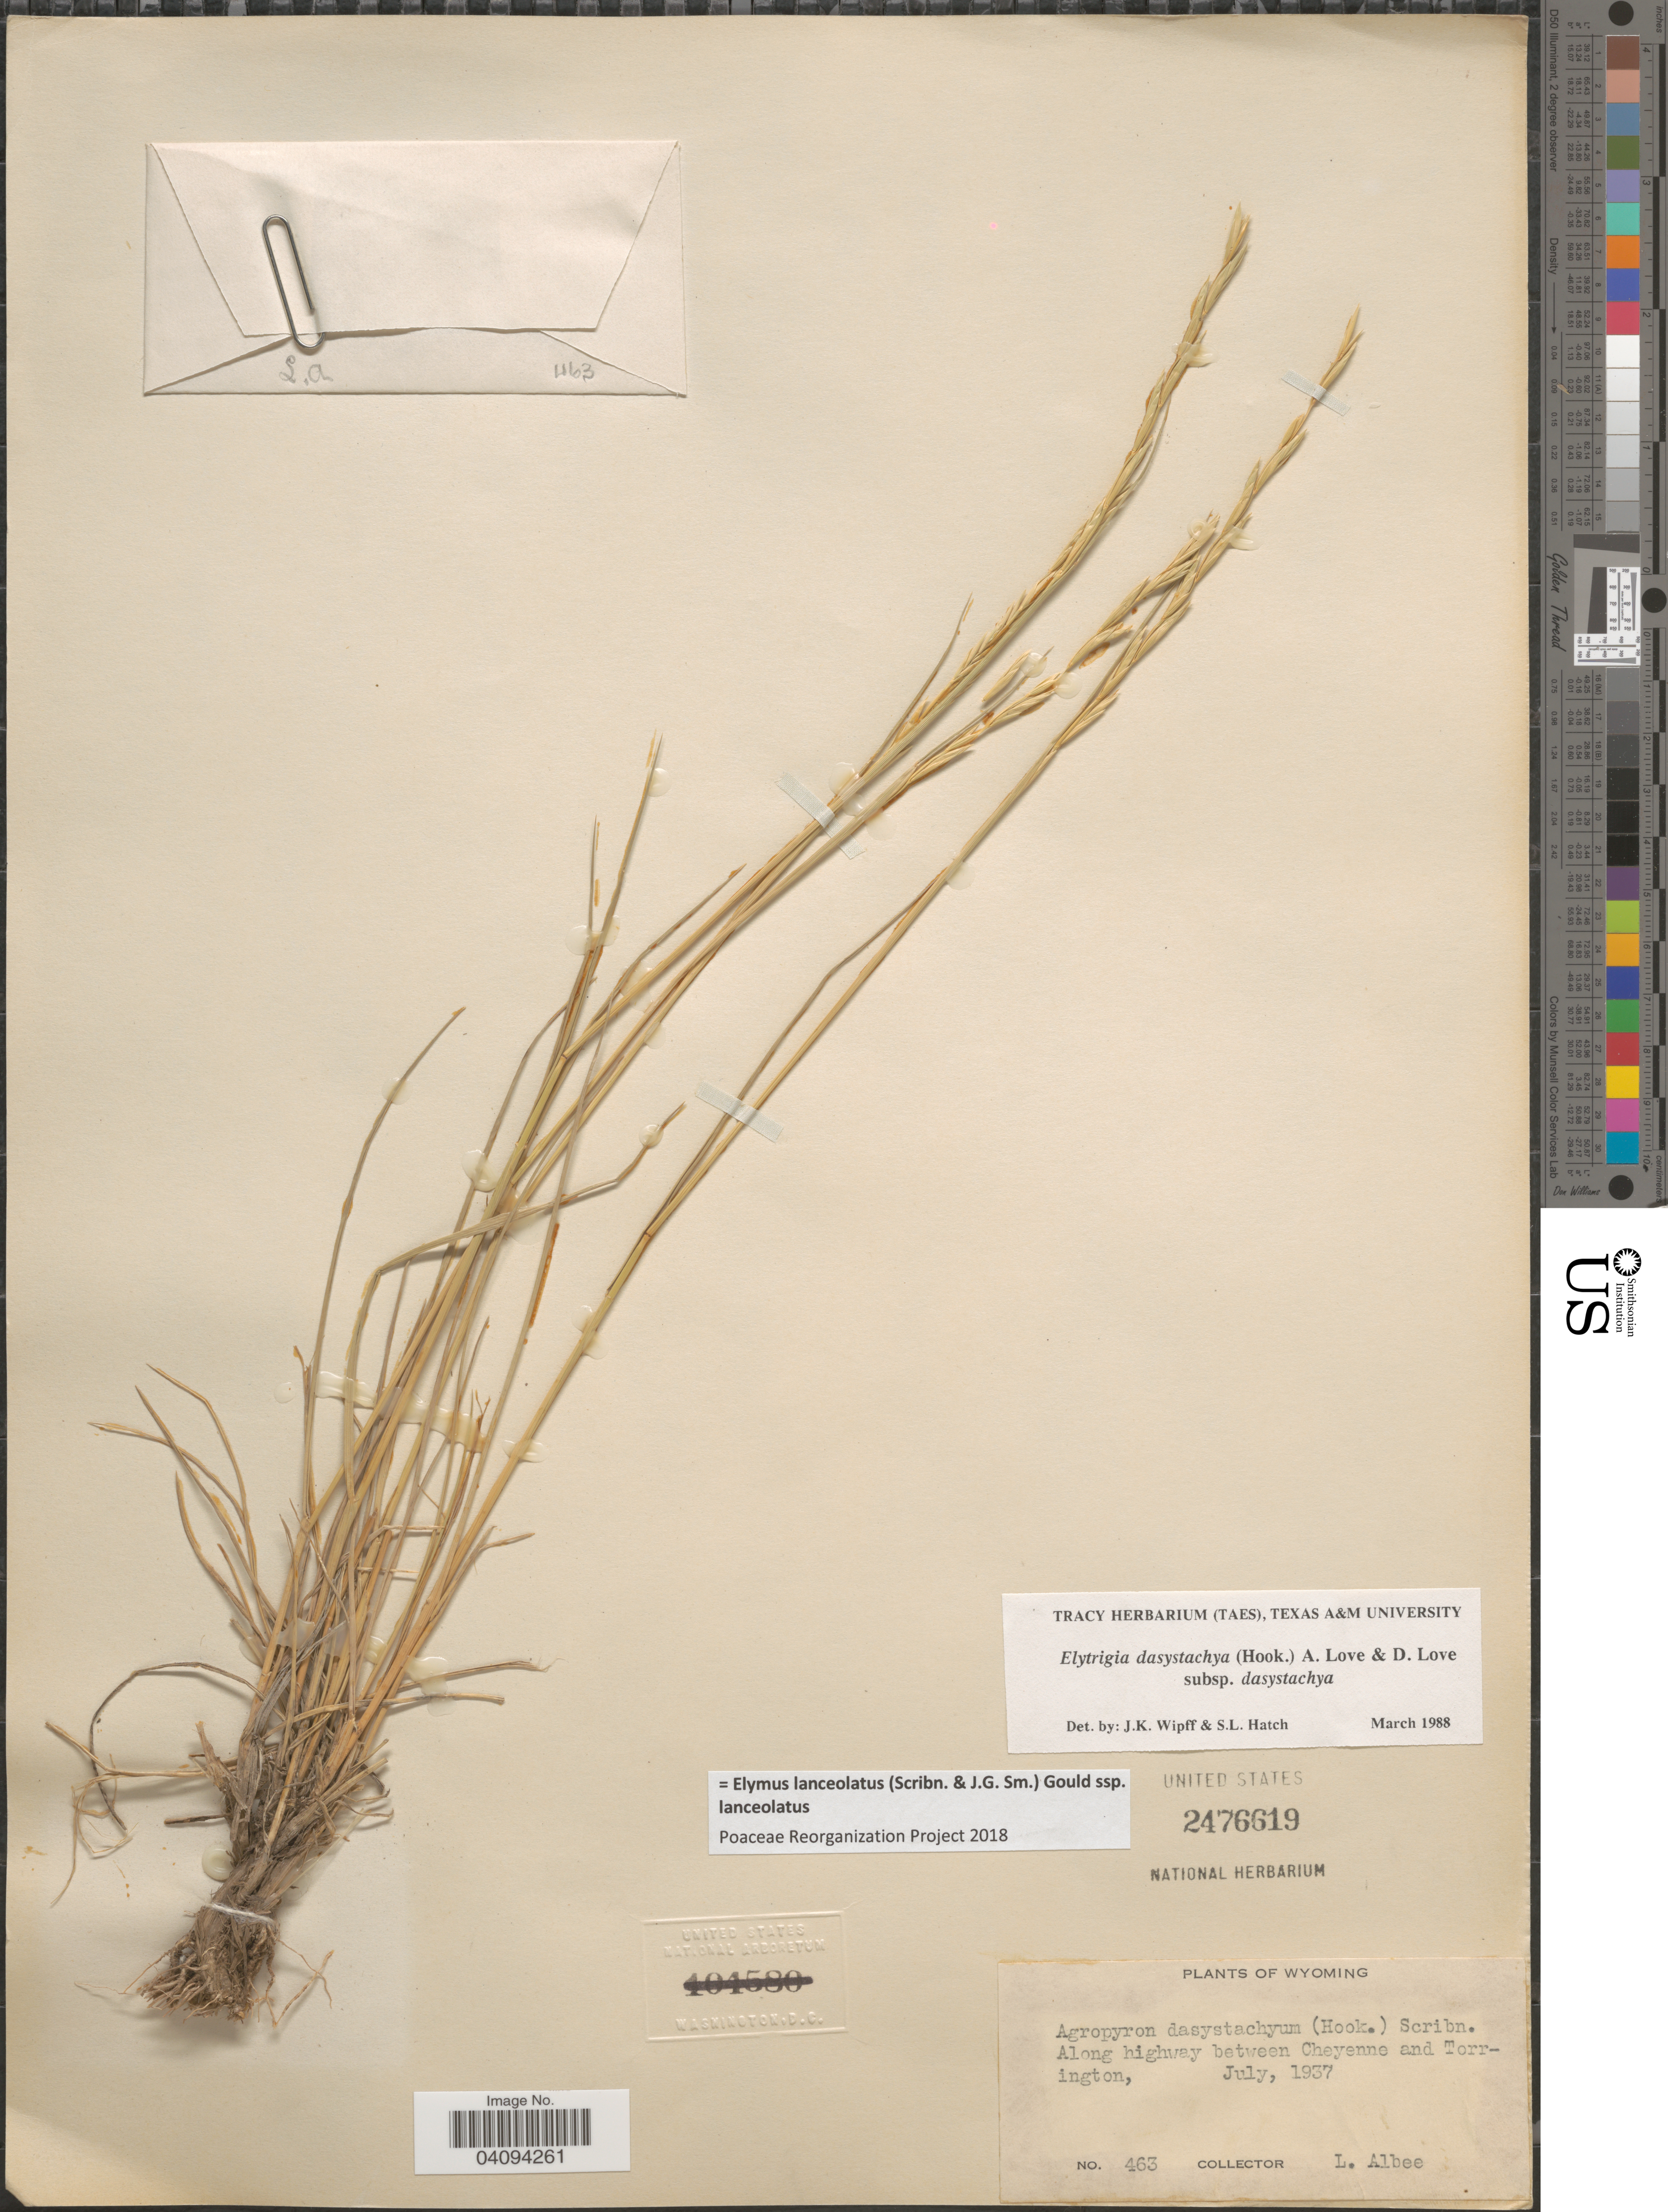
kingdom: Plantae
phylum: Tracheophyta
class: Liliopsida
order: Poales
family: Poaceae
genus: Elymus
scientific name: Elymus lanceolatus subsp. lanceolatus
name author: (Scribn. & J.G. Sm.) Gould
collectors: L. Albee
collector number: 463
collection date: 1937-07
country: United States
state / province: Wyoming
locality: Along highway between Cheyenne and Torrington.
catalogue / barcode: US 2476619